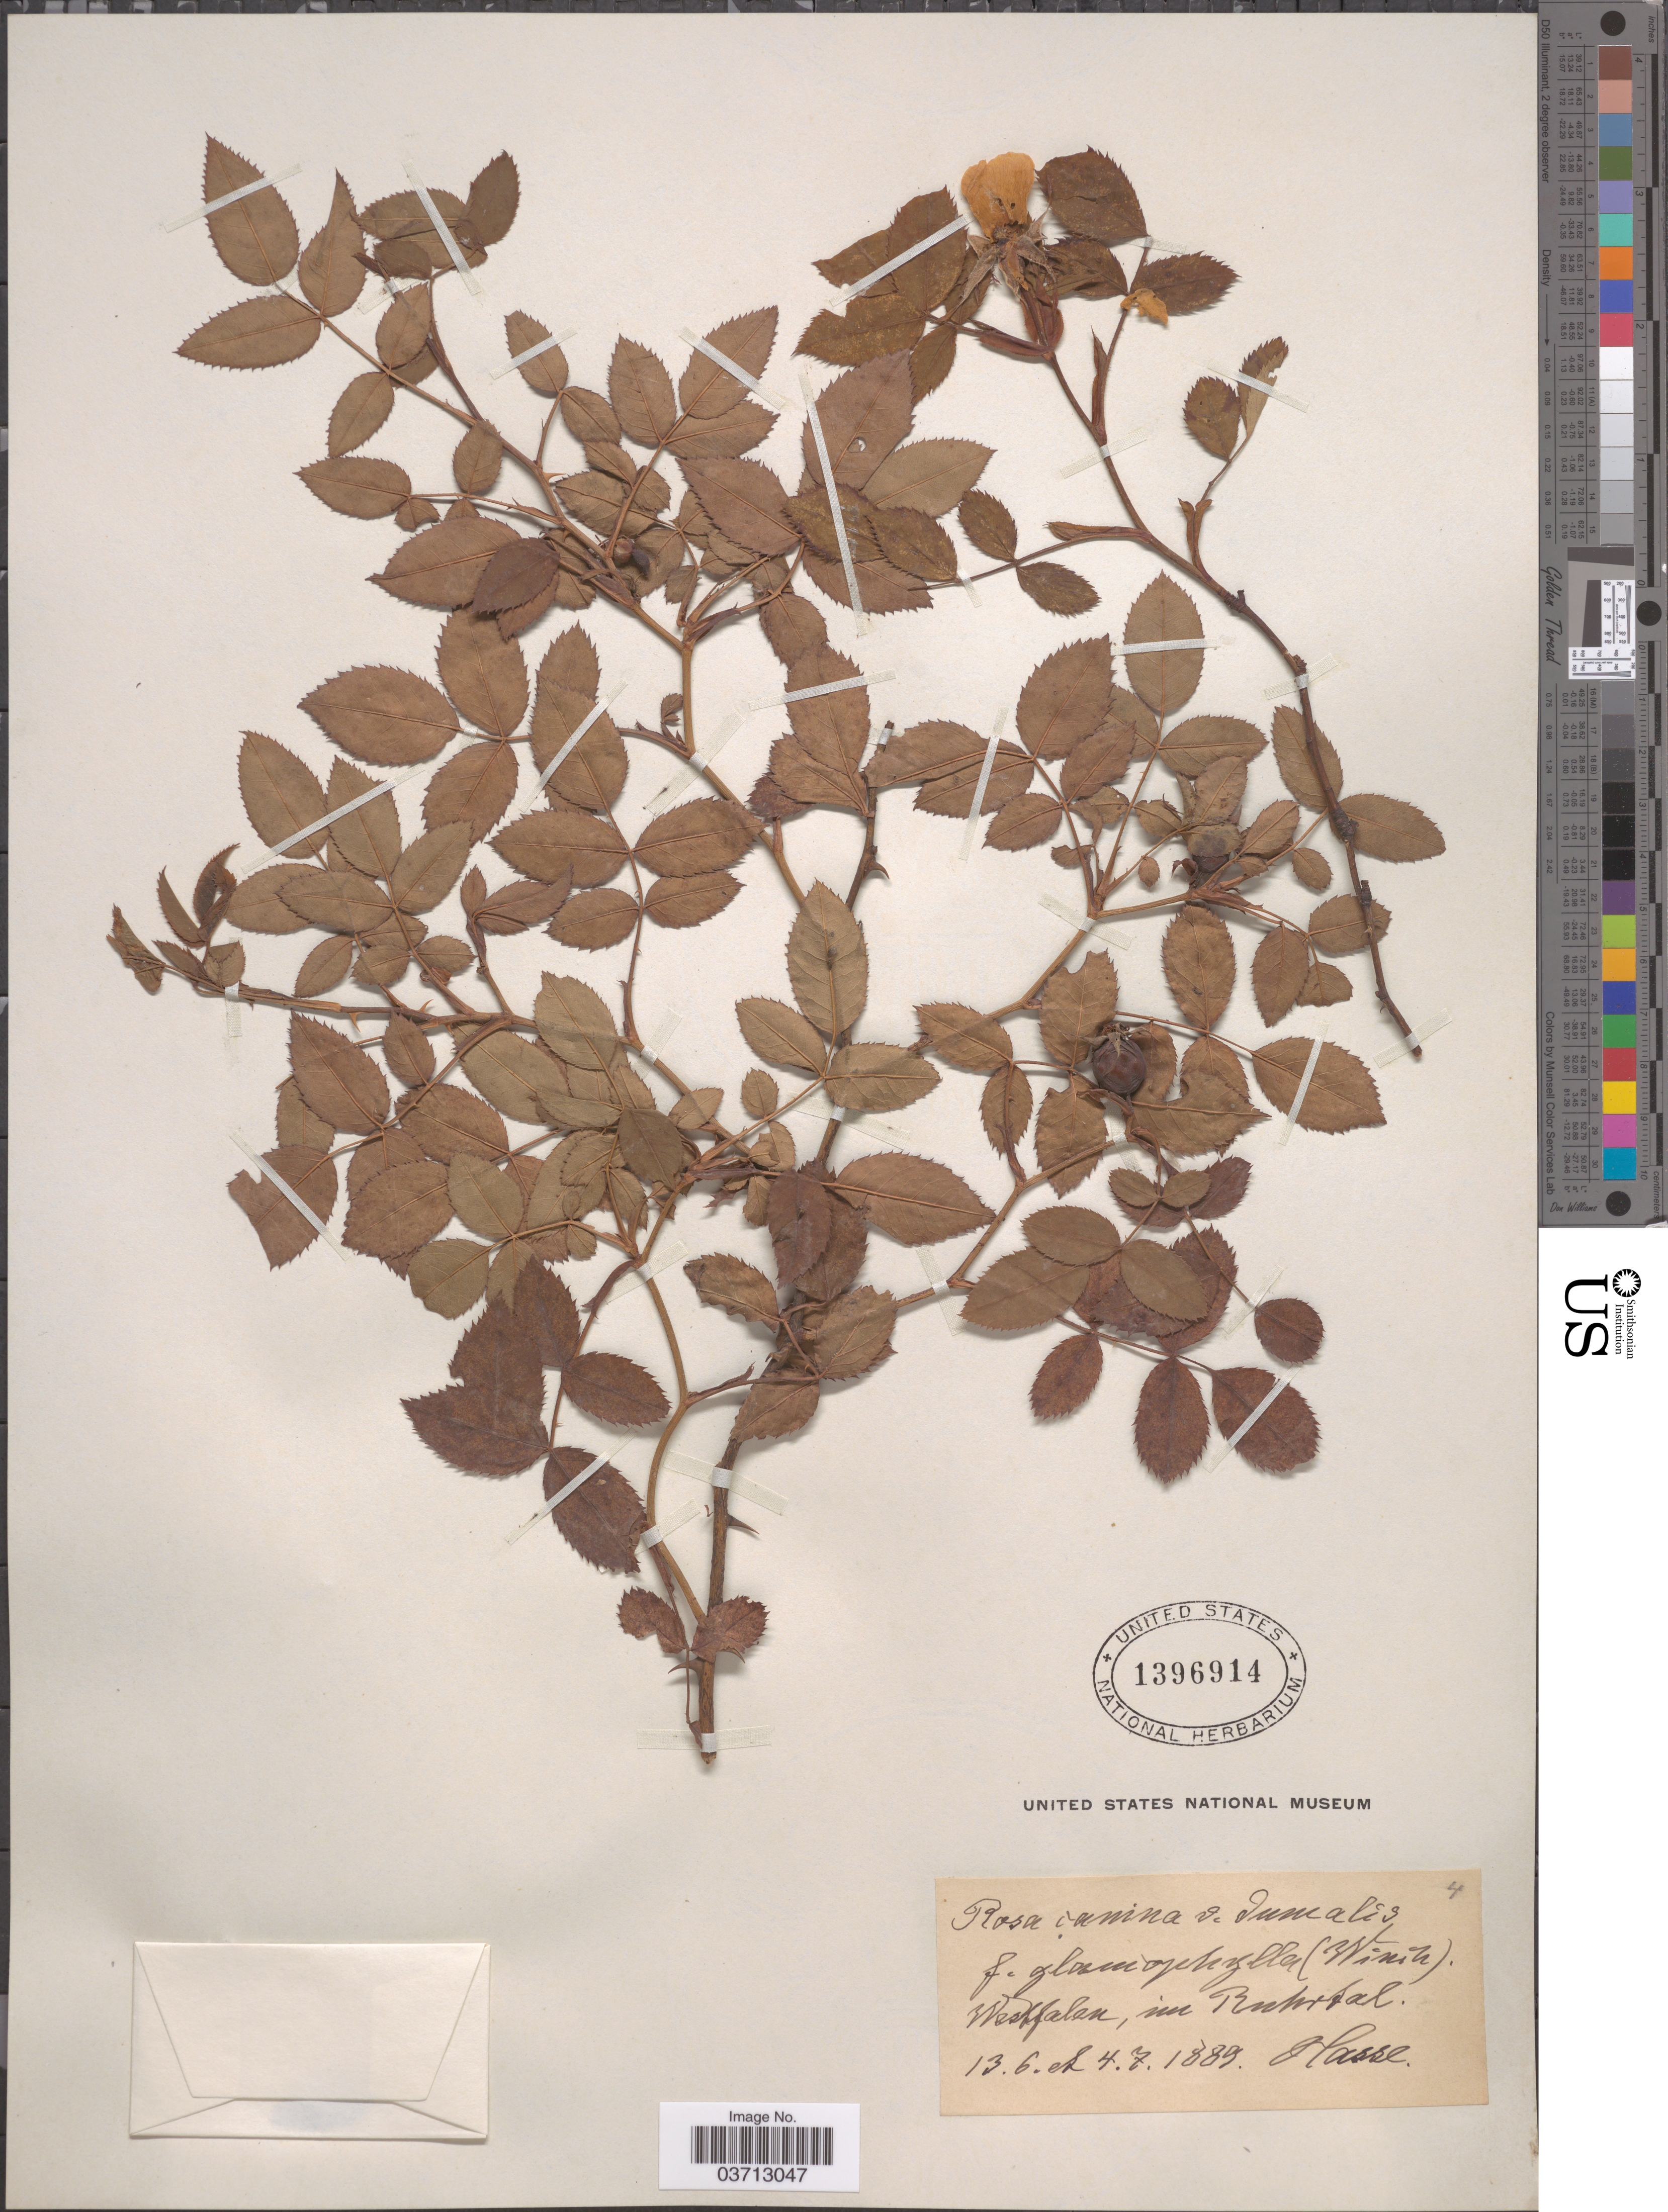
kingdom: Plantae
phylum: Tracheophyta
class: Magnoliopsida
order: Rosales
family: Rosaceae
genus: Rosa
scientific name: Rosa canina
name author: L.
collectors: -. Hasse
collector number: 4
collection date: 1889-06-13/1889-07-04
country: Germany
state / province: Nordrhein-Westfalen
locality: Westfalen, im Ruhrtal.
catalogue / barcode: US 1396914